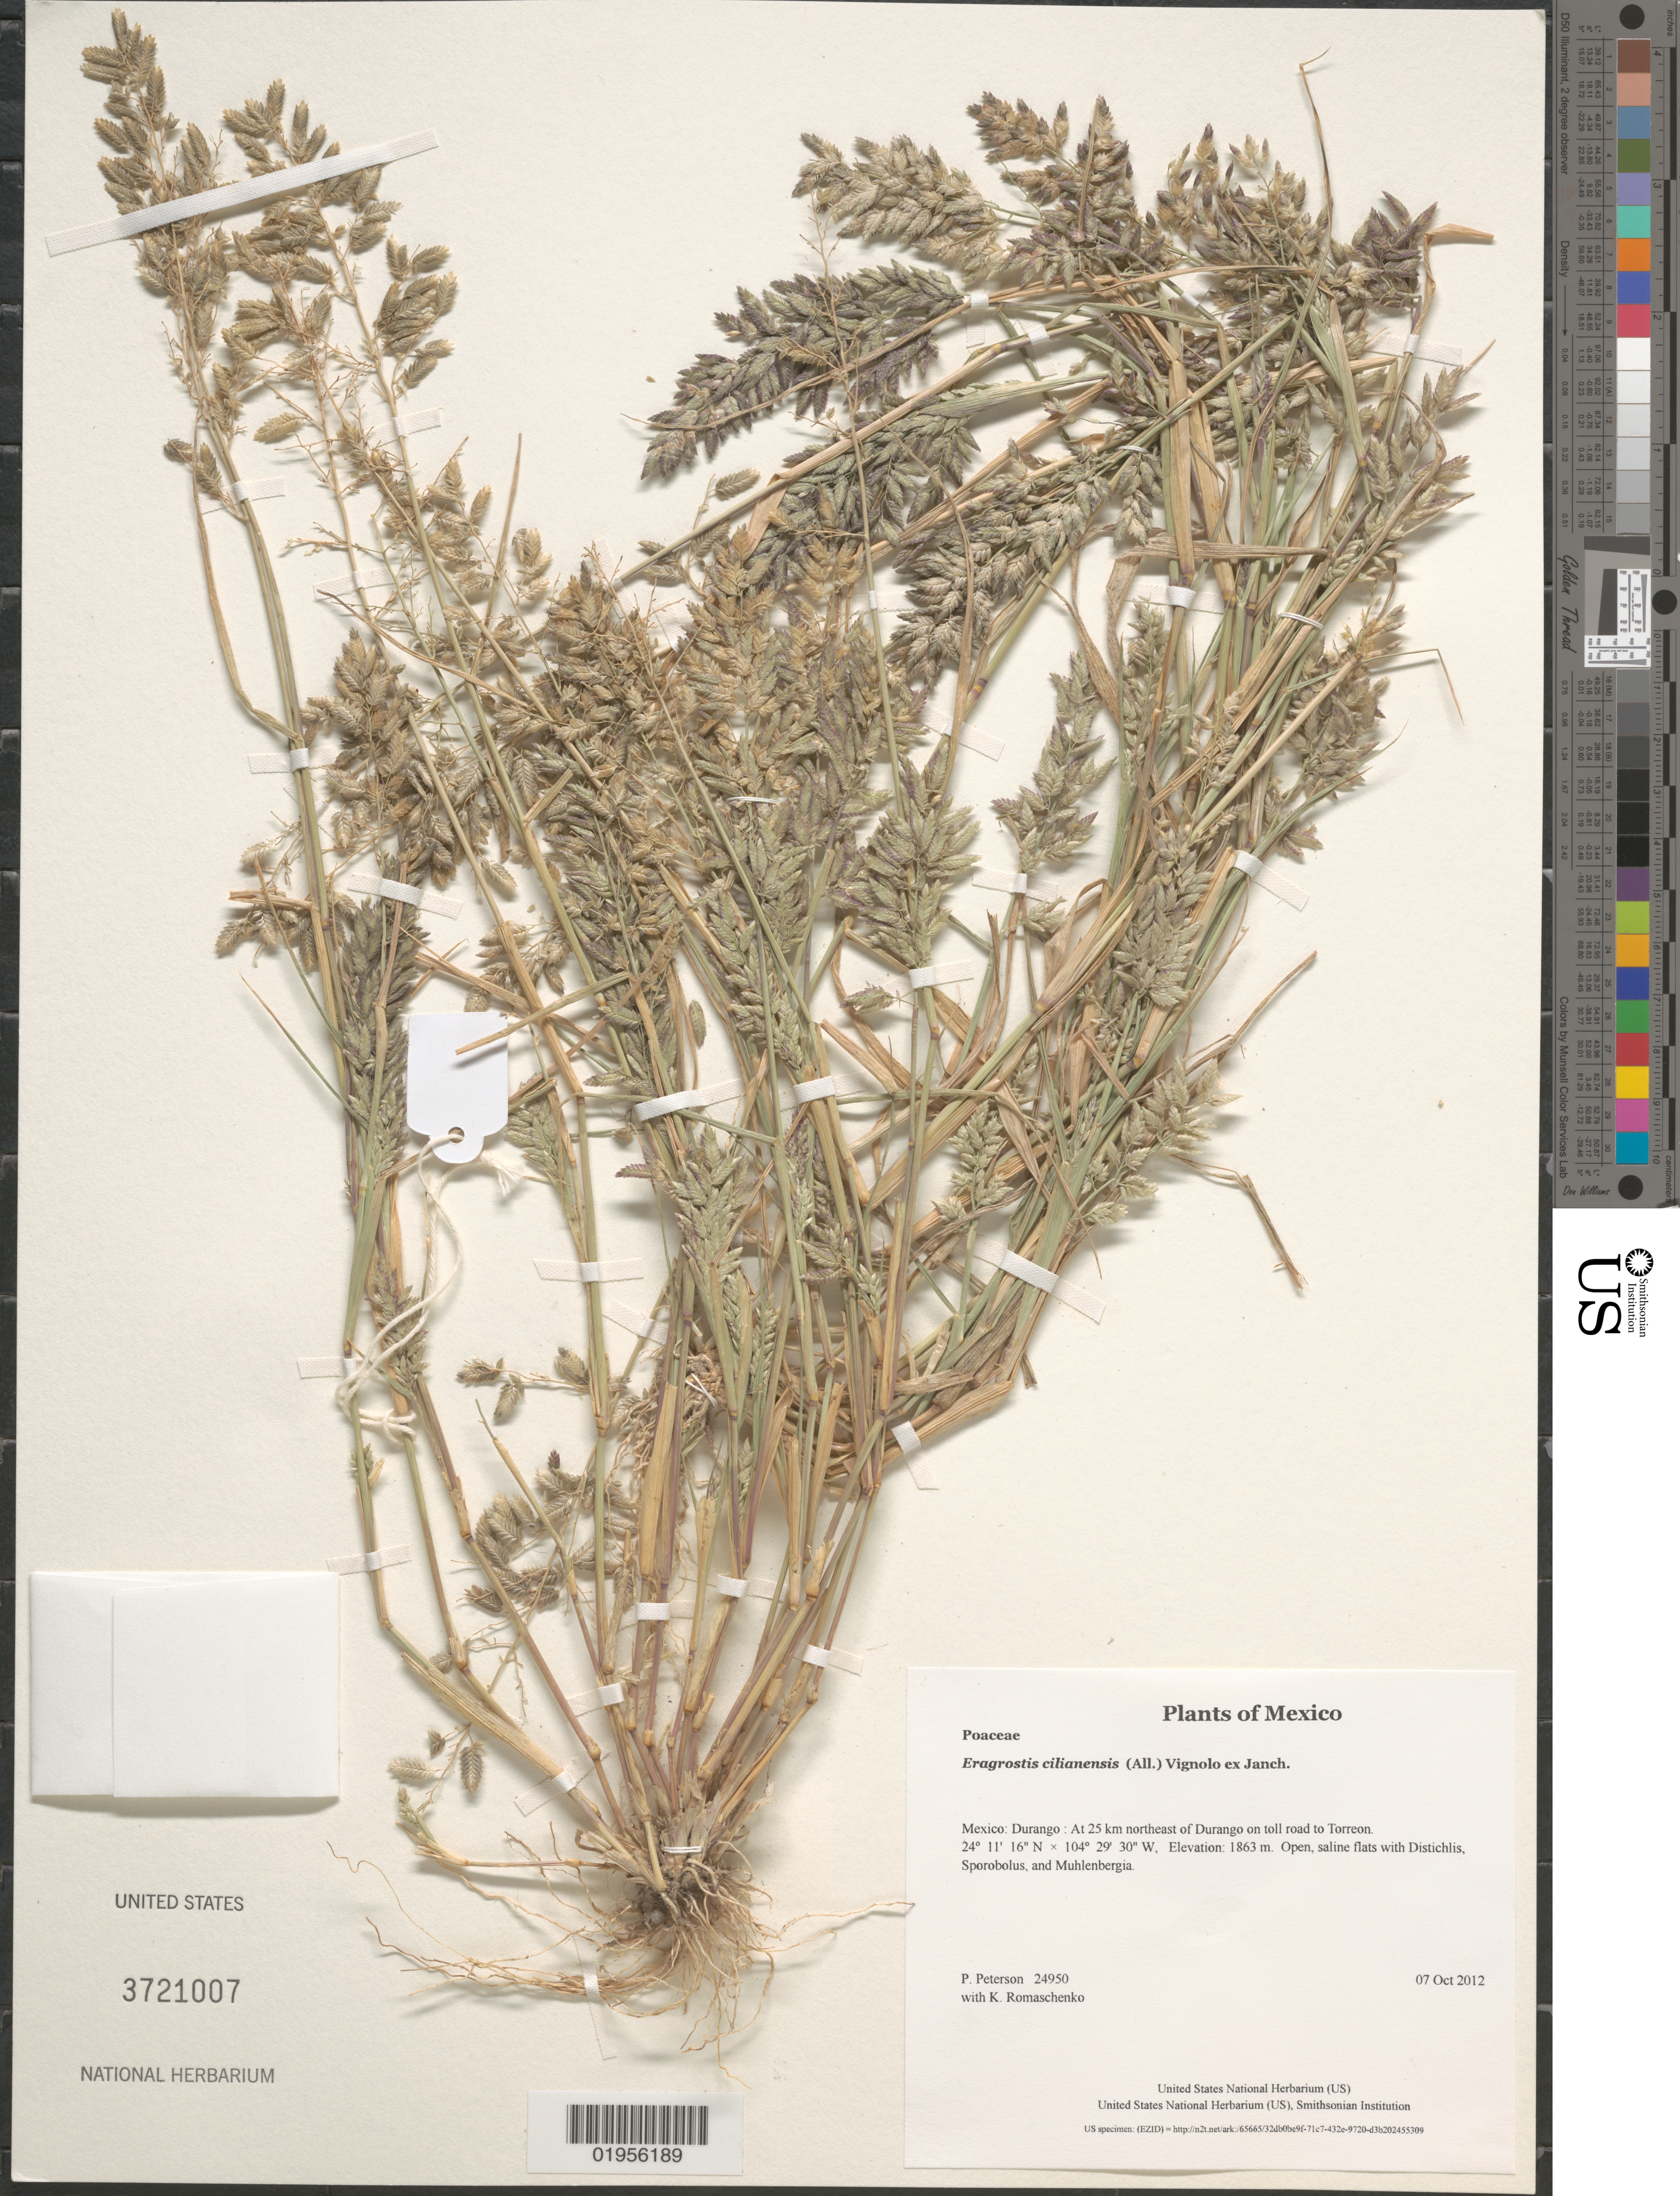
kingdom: Plantae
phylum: Tracheophyta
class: Liliopsida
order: Poales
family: Poaceae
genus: Eragrostis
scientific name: Eragrostis cilianensis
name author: (All.) Vignolo ex Janch.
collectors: P. M. Peterson & K. Romaschenko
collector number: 24950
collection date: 2012-10-07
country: Mexico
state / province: Durango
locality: At 25 km northeast of Durango on toll road to Torreon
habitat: Open, saline flats with Distichlis, Sporobolus, and Muhlenbergia.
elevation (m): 1863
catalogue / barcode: US 3721007